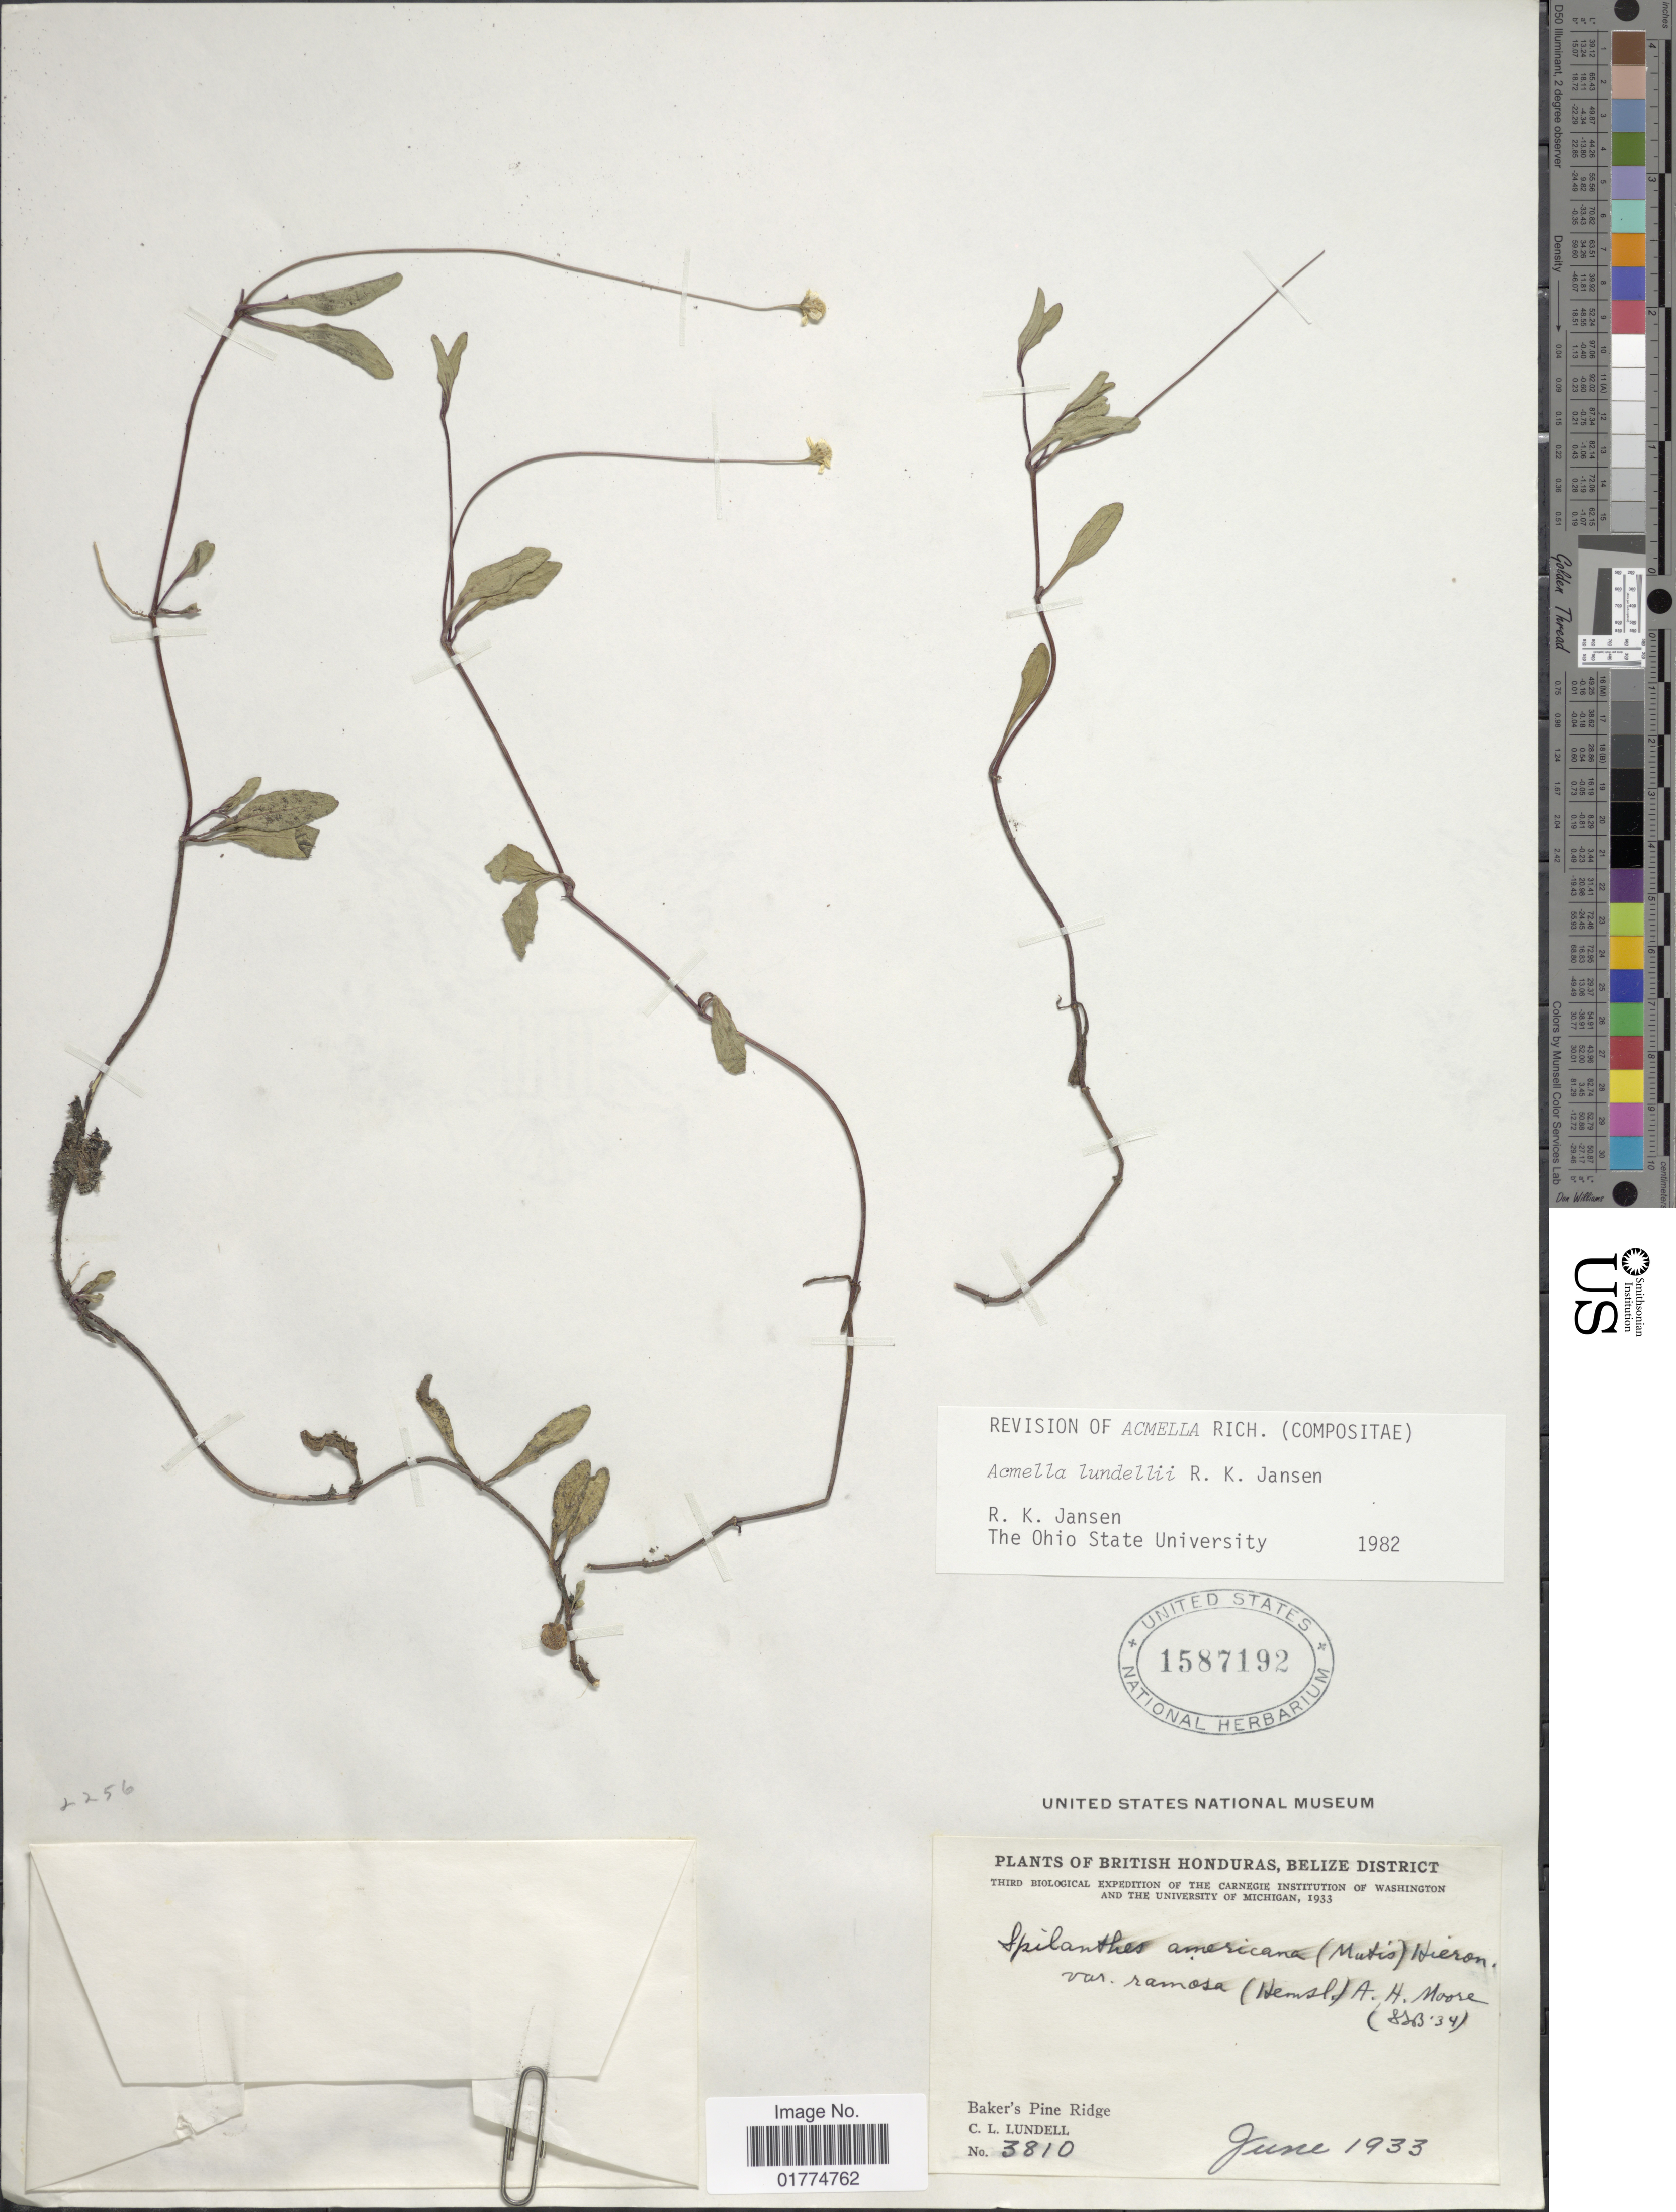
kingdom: Plantae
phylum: Tracheophyta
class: Magnoliopsida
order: Asterales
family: Asteraceae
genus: Acmella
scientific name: Acmella lundellii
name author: R.K. Jansen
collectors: C. L. Lundell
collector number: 3810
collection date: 1933-06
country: Belize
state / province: Belize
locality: British Honduras. Baker's Pine Ridge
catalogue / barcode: US 1587192